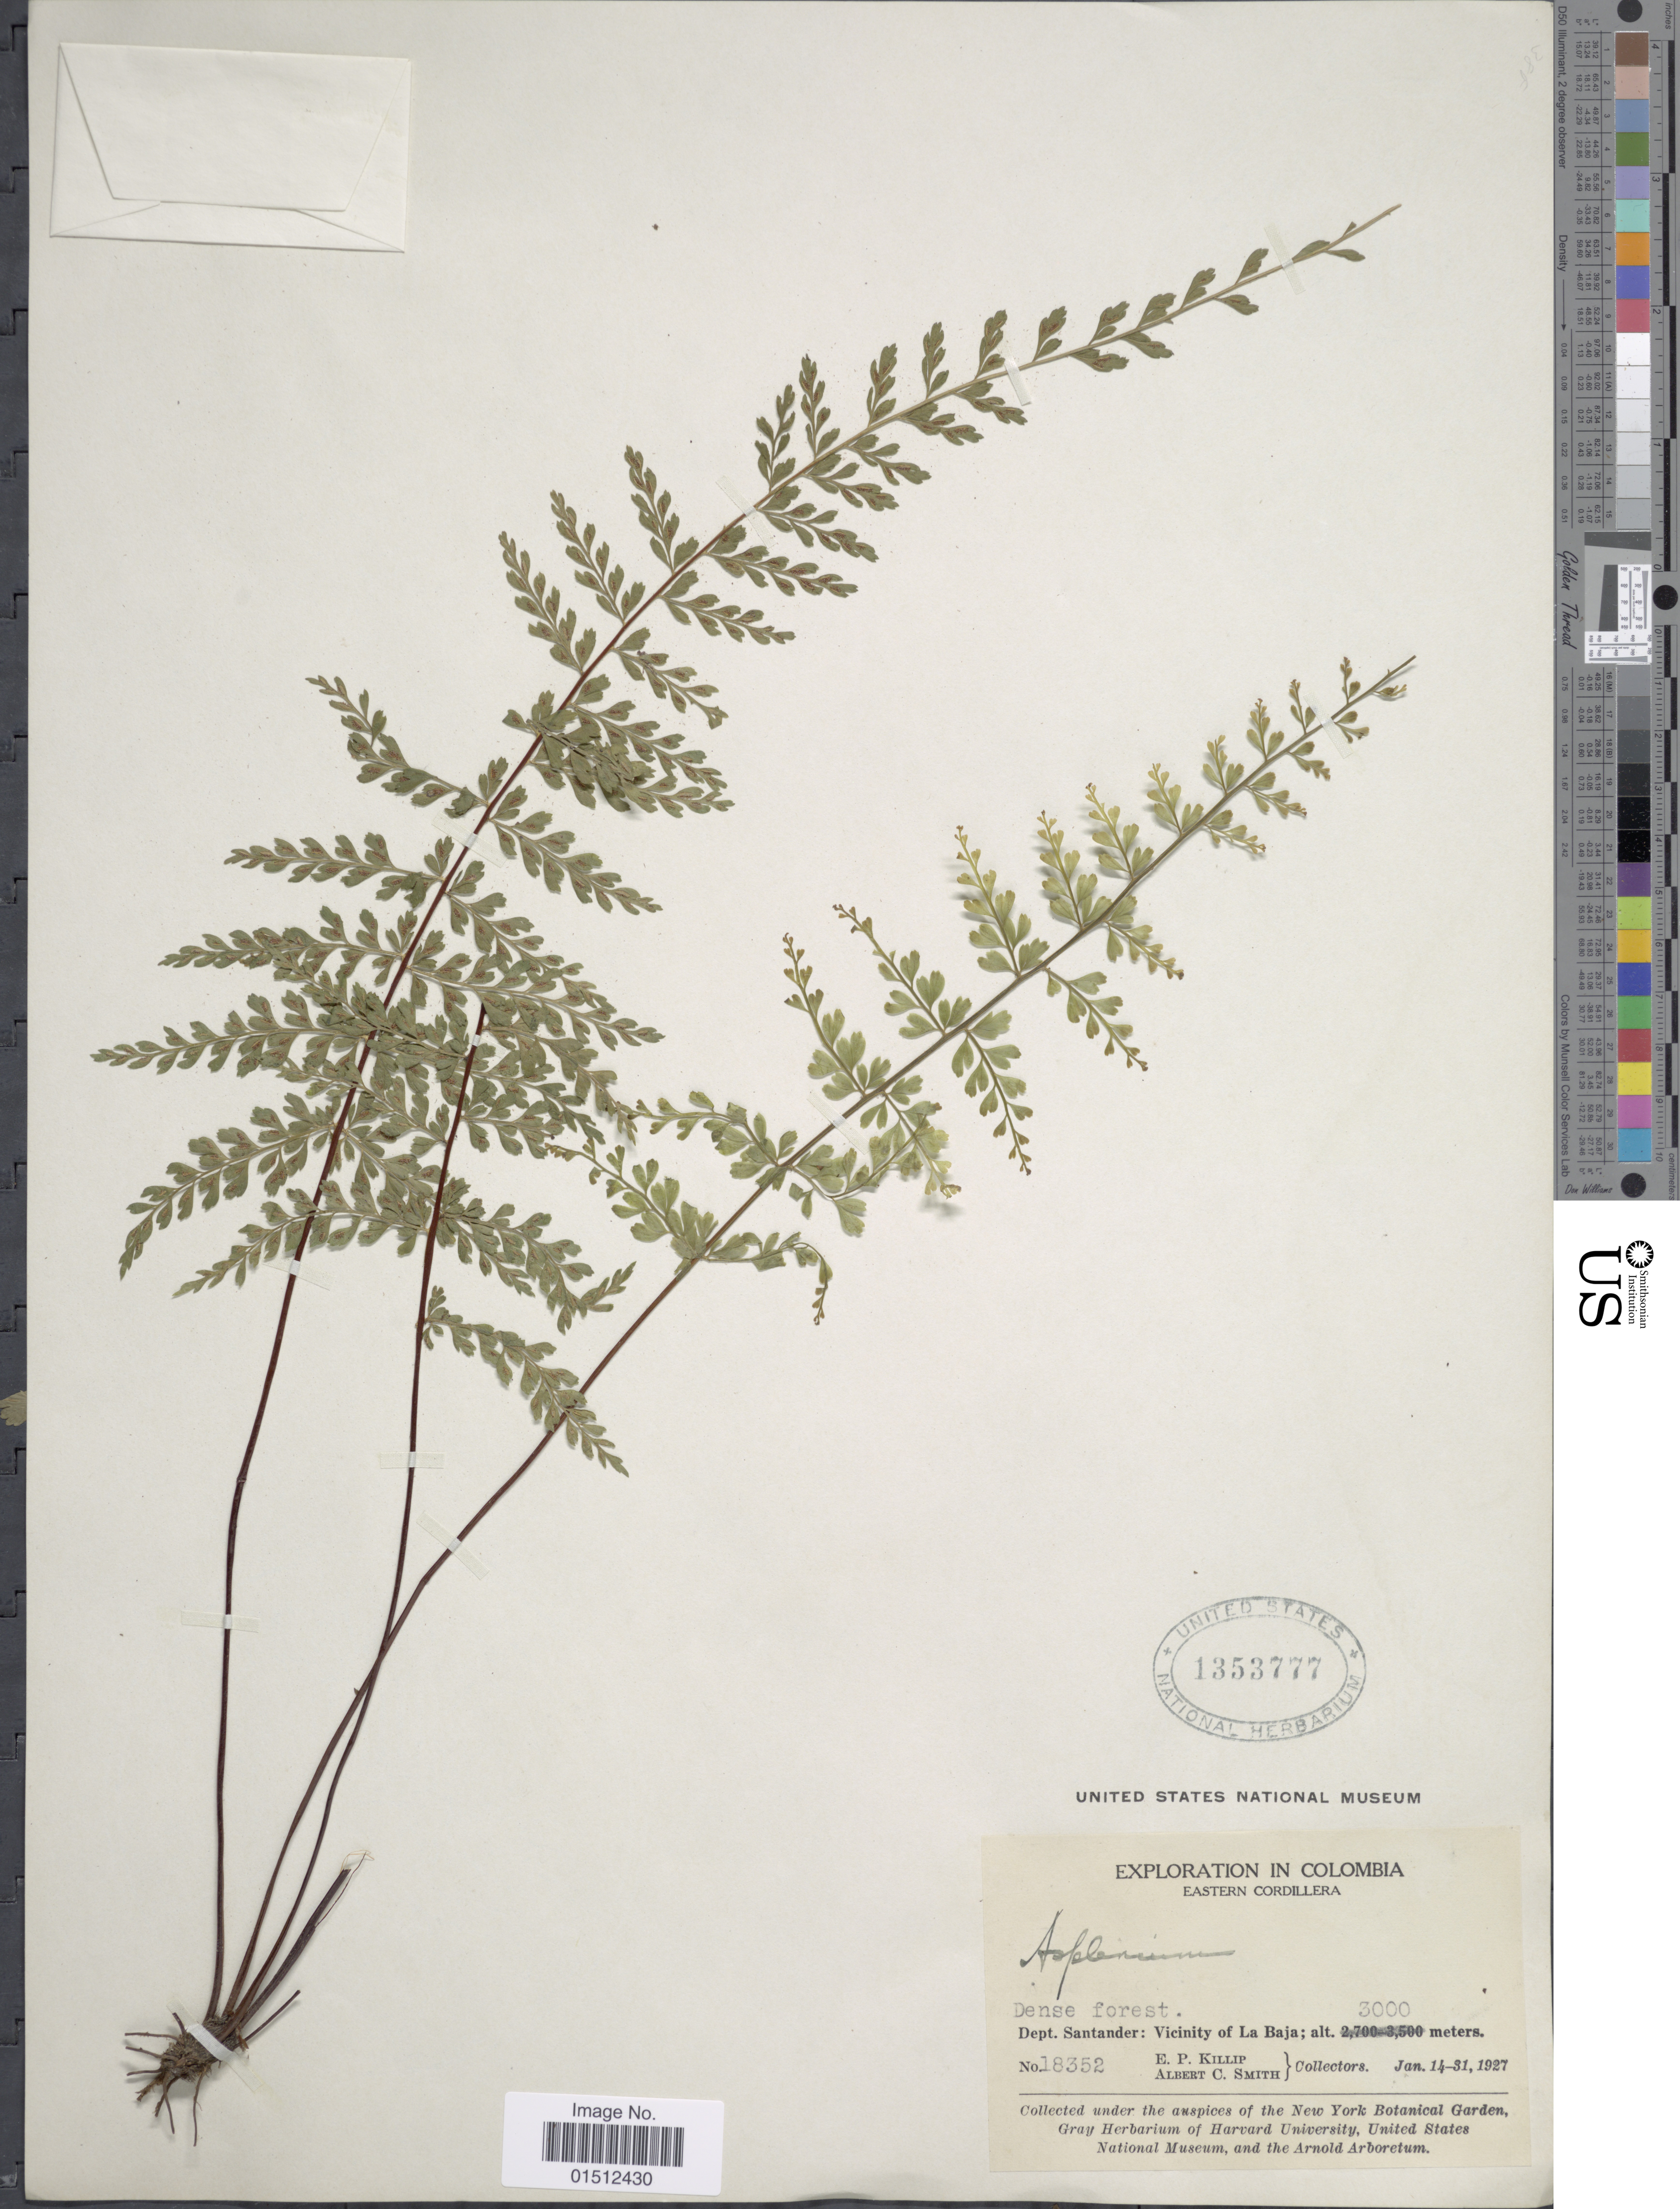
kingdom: Plantae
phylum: Tracheophyta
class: Polypodiopsida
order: Polypodiales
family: Aspleniaceae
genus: Asplenium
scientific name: Asplenium radicans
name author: L.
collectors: E. P. Killip & A. C. Smith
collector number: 18352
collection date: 1927-01-14/1927-01-31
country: Colombia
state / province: Santander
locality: Colombia, Eastern Cordillera, Dept. Santander: Vicinity of La Baja.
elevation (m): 3000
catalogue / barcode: US 1353777